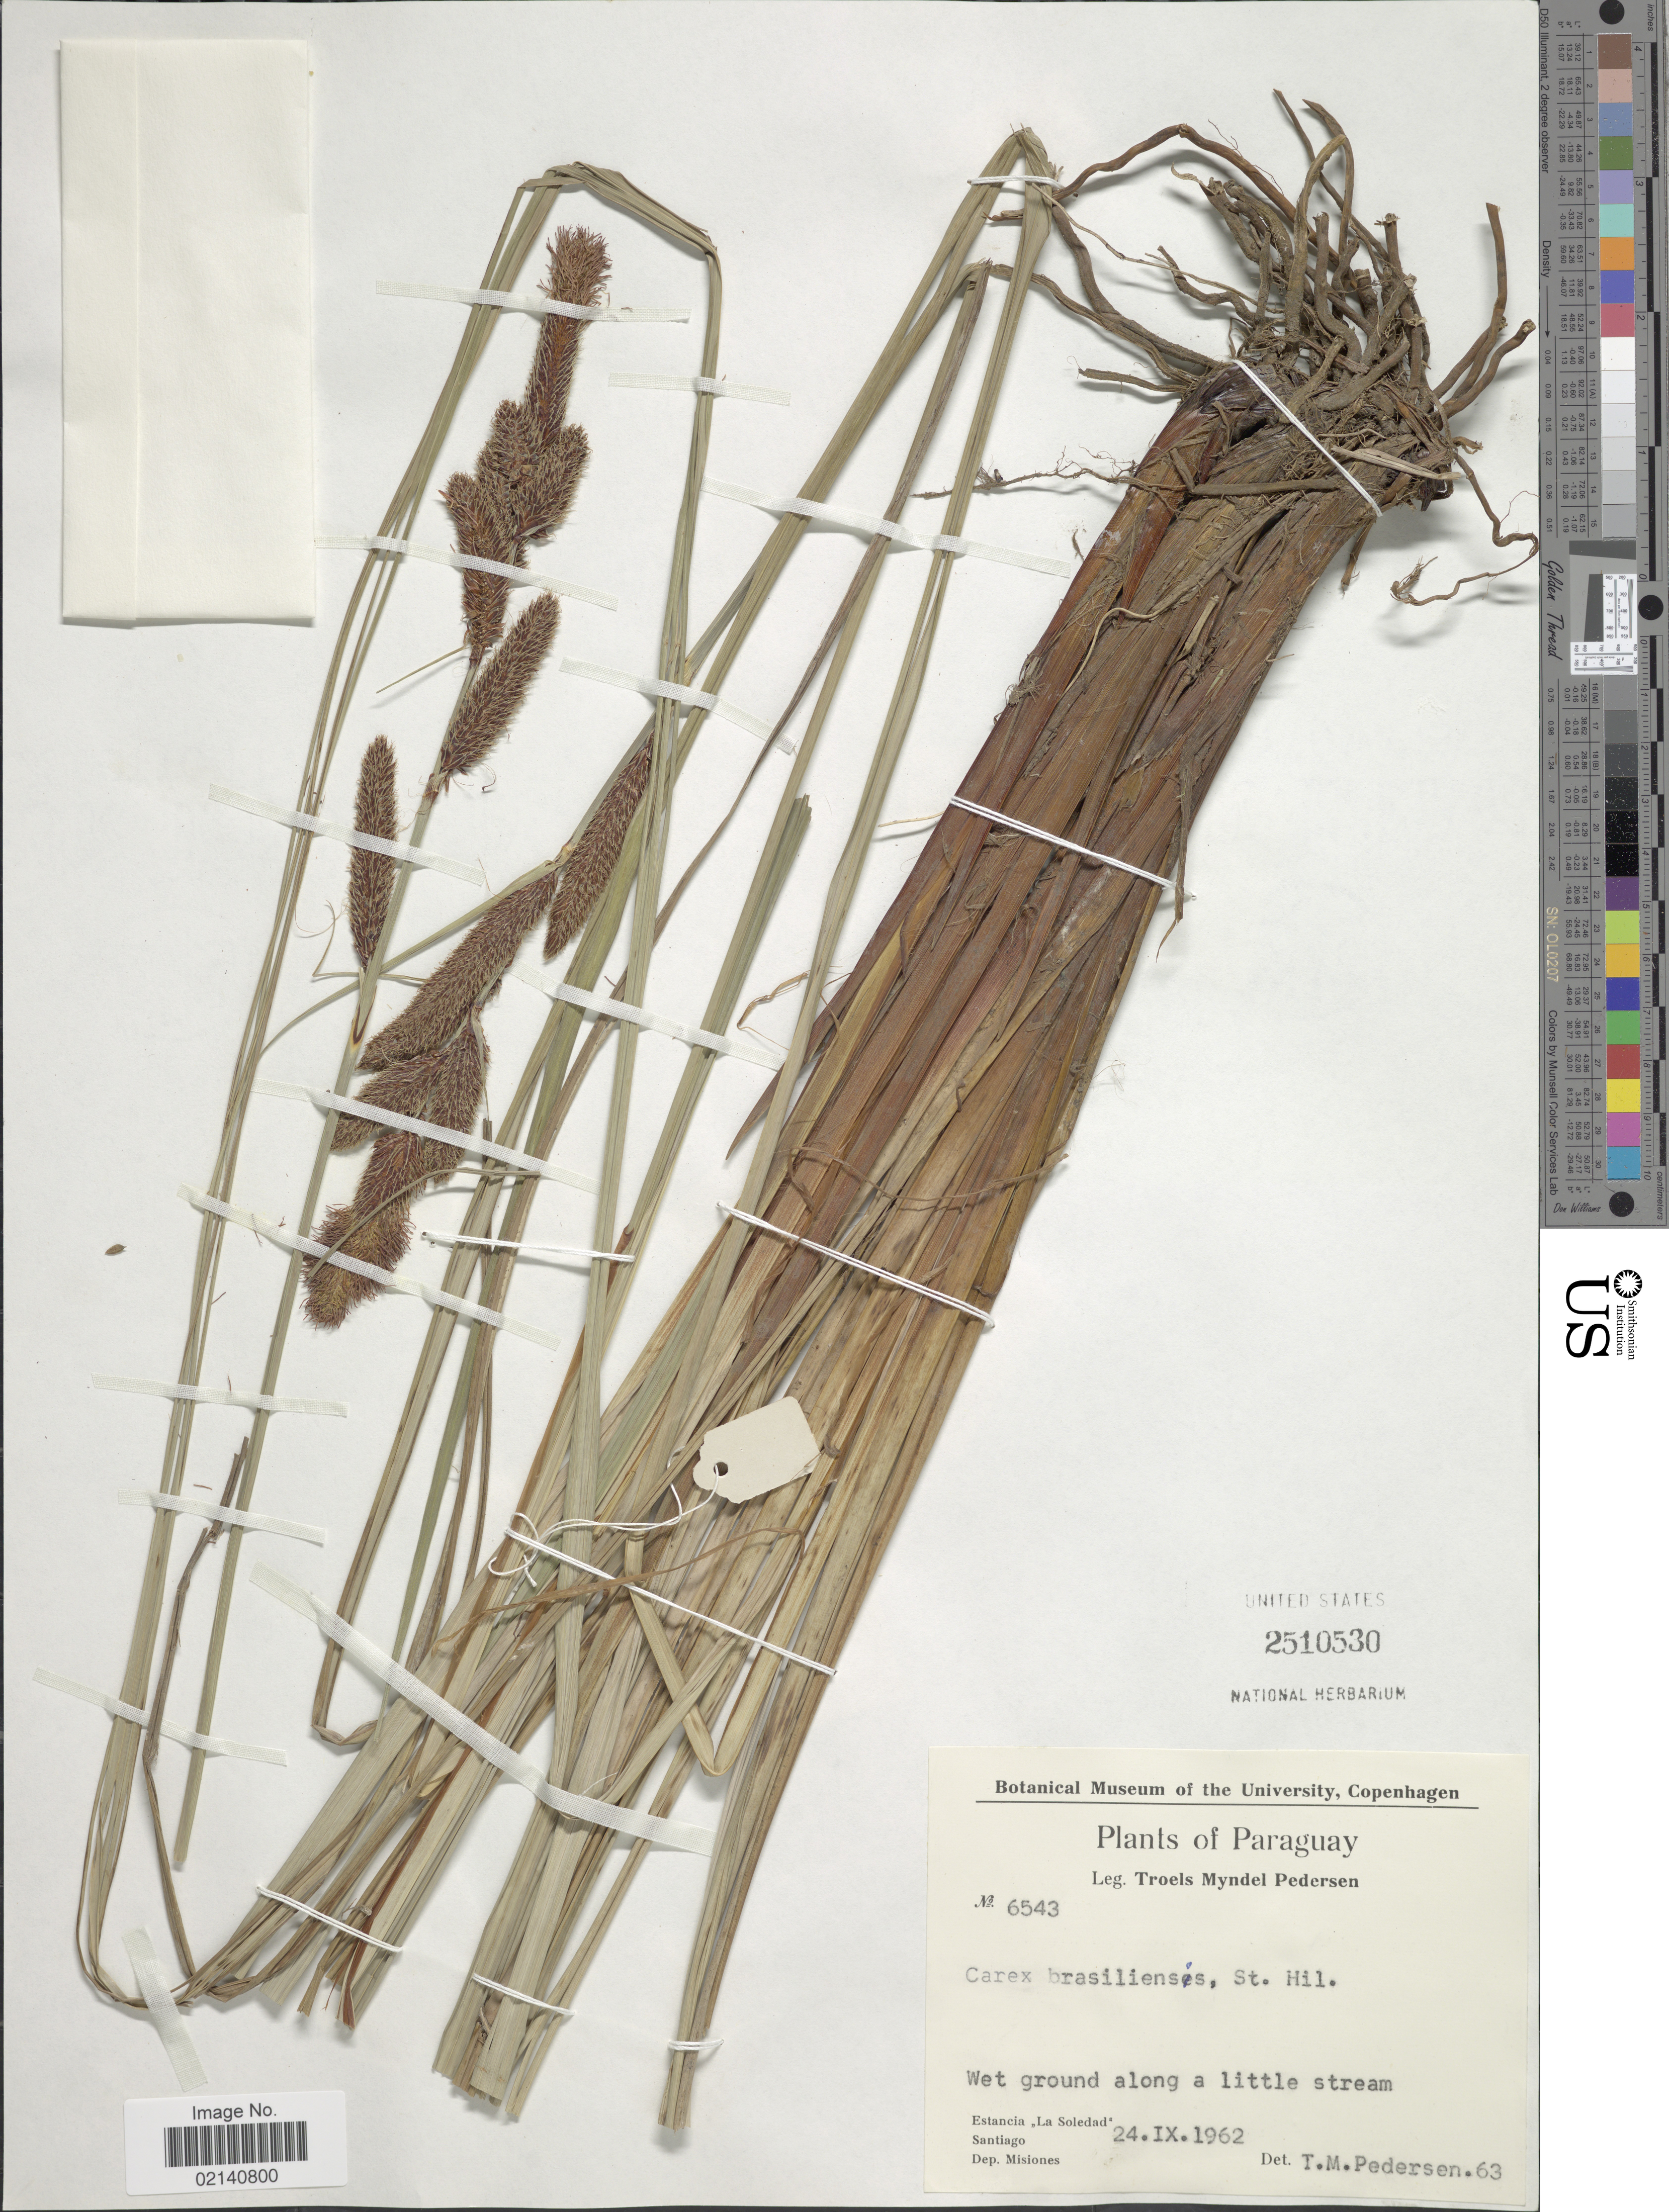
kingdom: Plantae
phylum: Tracheophyta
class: Liliopsida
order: Poales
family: Cyperaceae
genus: Carex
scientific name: Carex brasiliensis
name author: A. St.-Hil.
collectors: T. Pederson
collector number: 6543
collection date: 1962-11-24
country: Paraguay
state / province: Misiones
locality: Wet ground along a little stream, Estancia La Soledad, Santiago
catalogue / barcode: US 2510530